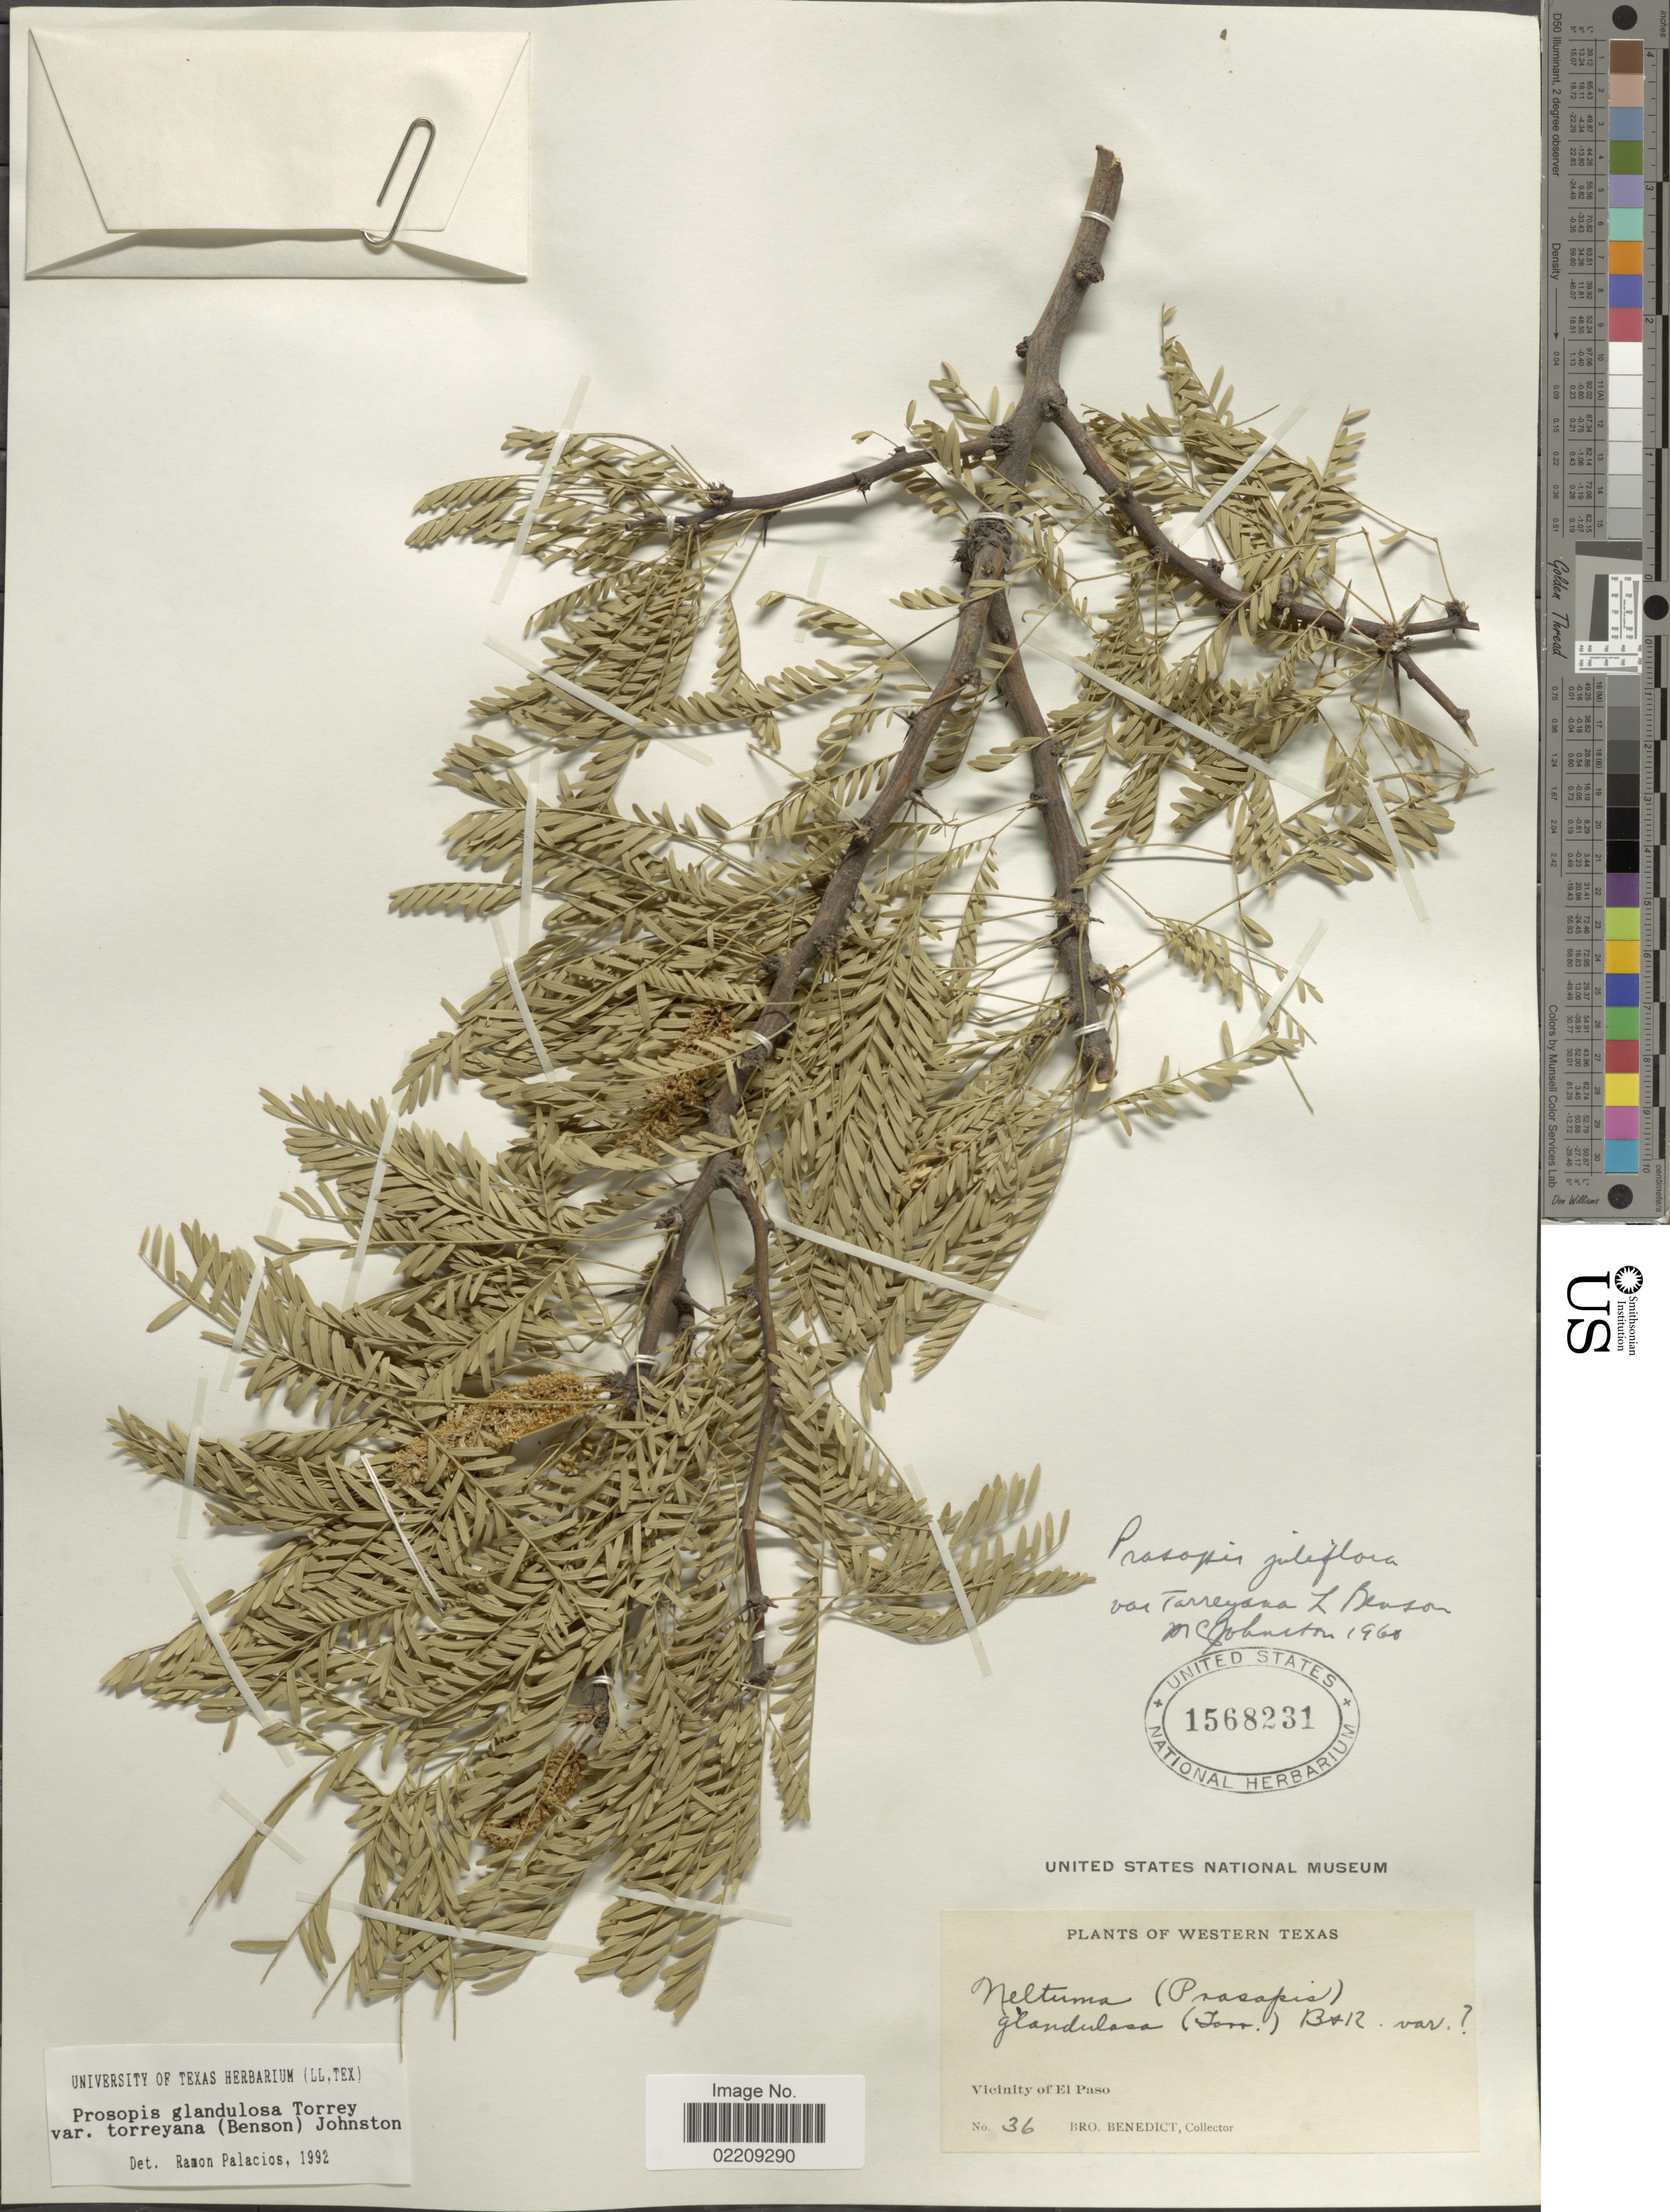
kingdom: Plantae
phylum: Tracheophyta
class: Magnoliopsida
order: Fabales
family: Fabaceae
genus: Neltuma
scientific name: Neltuma odorata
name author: (Torr. & Frém.) C. E. Hughes & G.P. Lewis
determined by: Strong, Mark T., (BOT), Smithsonian Institution - National Museum of Natural History (UNITED STATES)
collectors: Bro. Benedict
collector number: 36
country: United States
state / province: Texas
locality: Western Texas, vicinity of El Paso.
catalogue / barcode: US 1568231